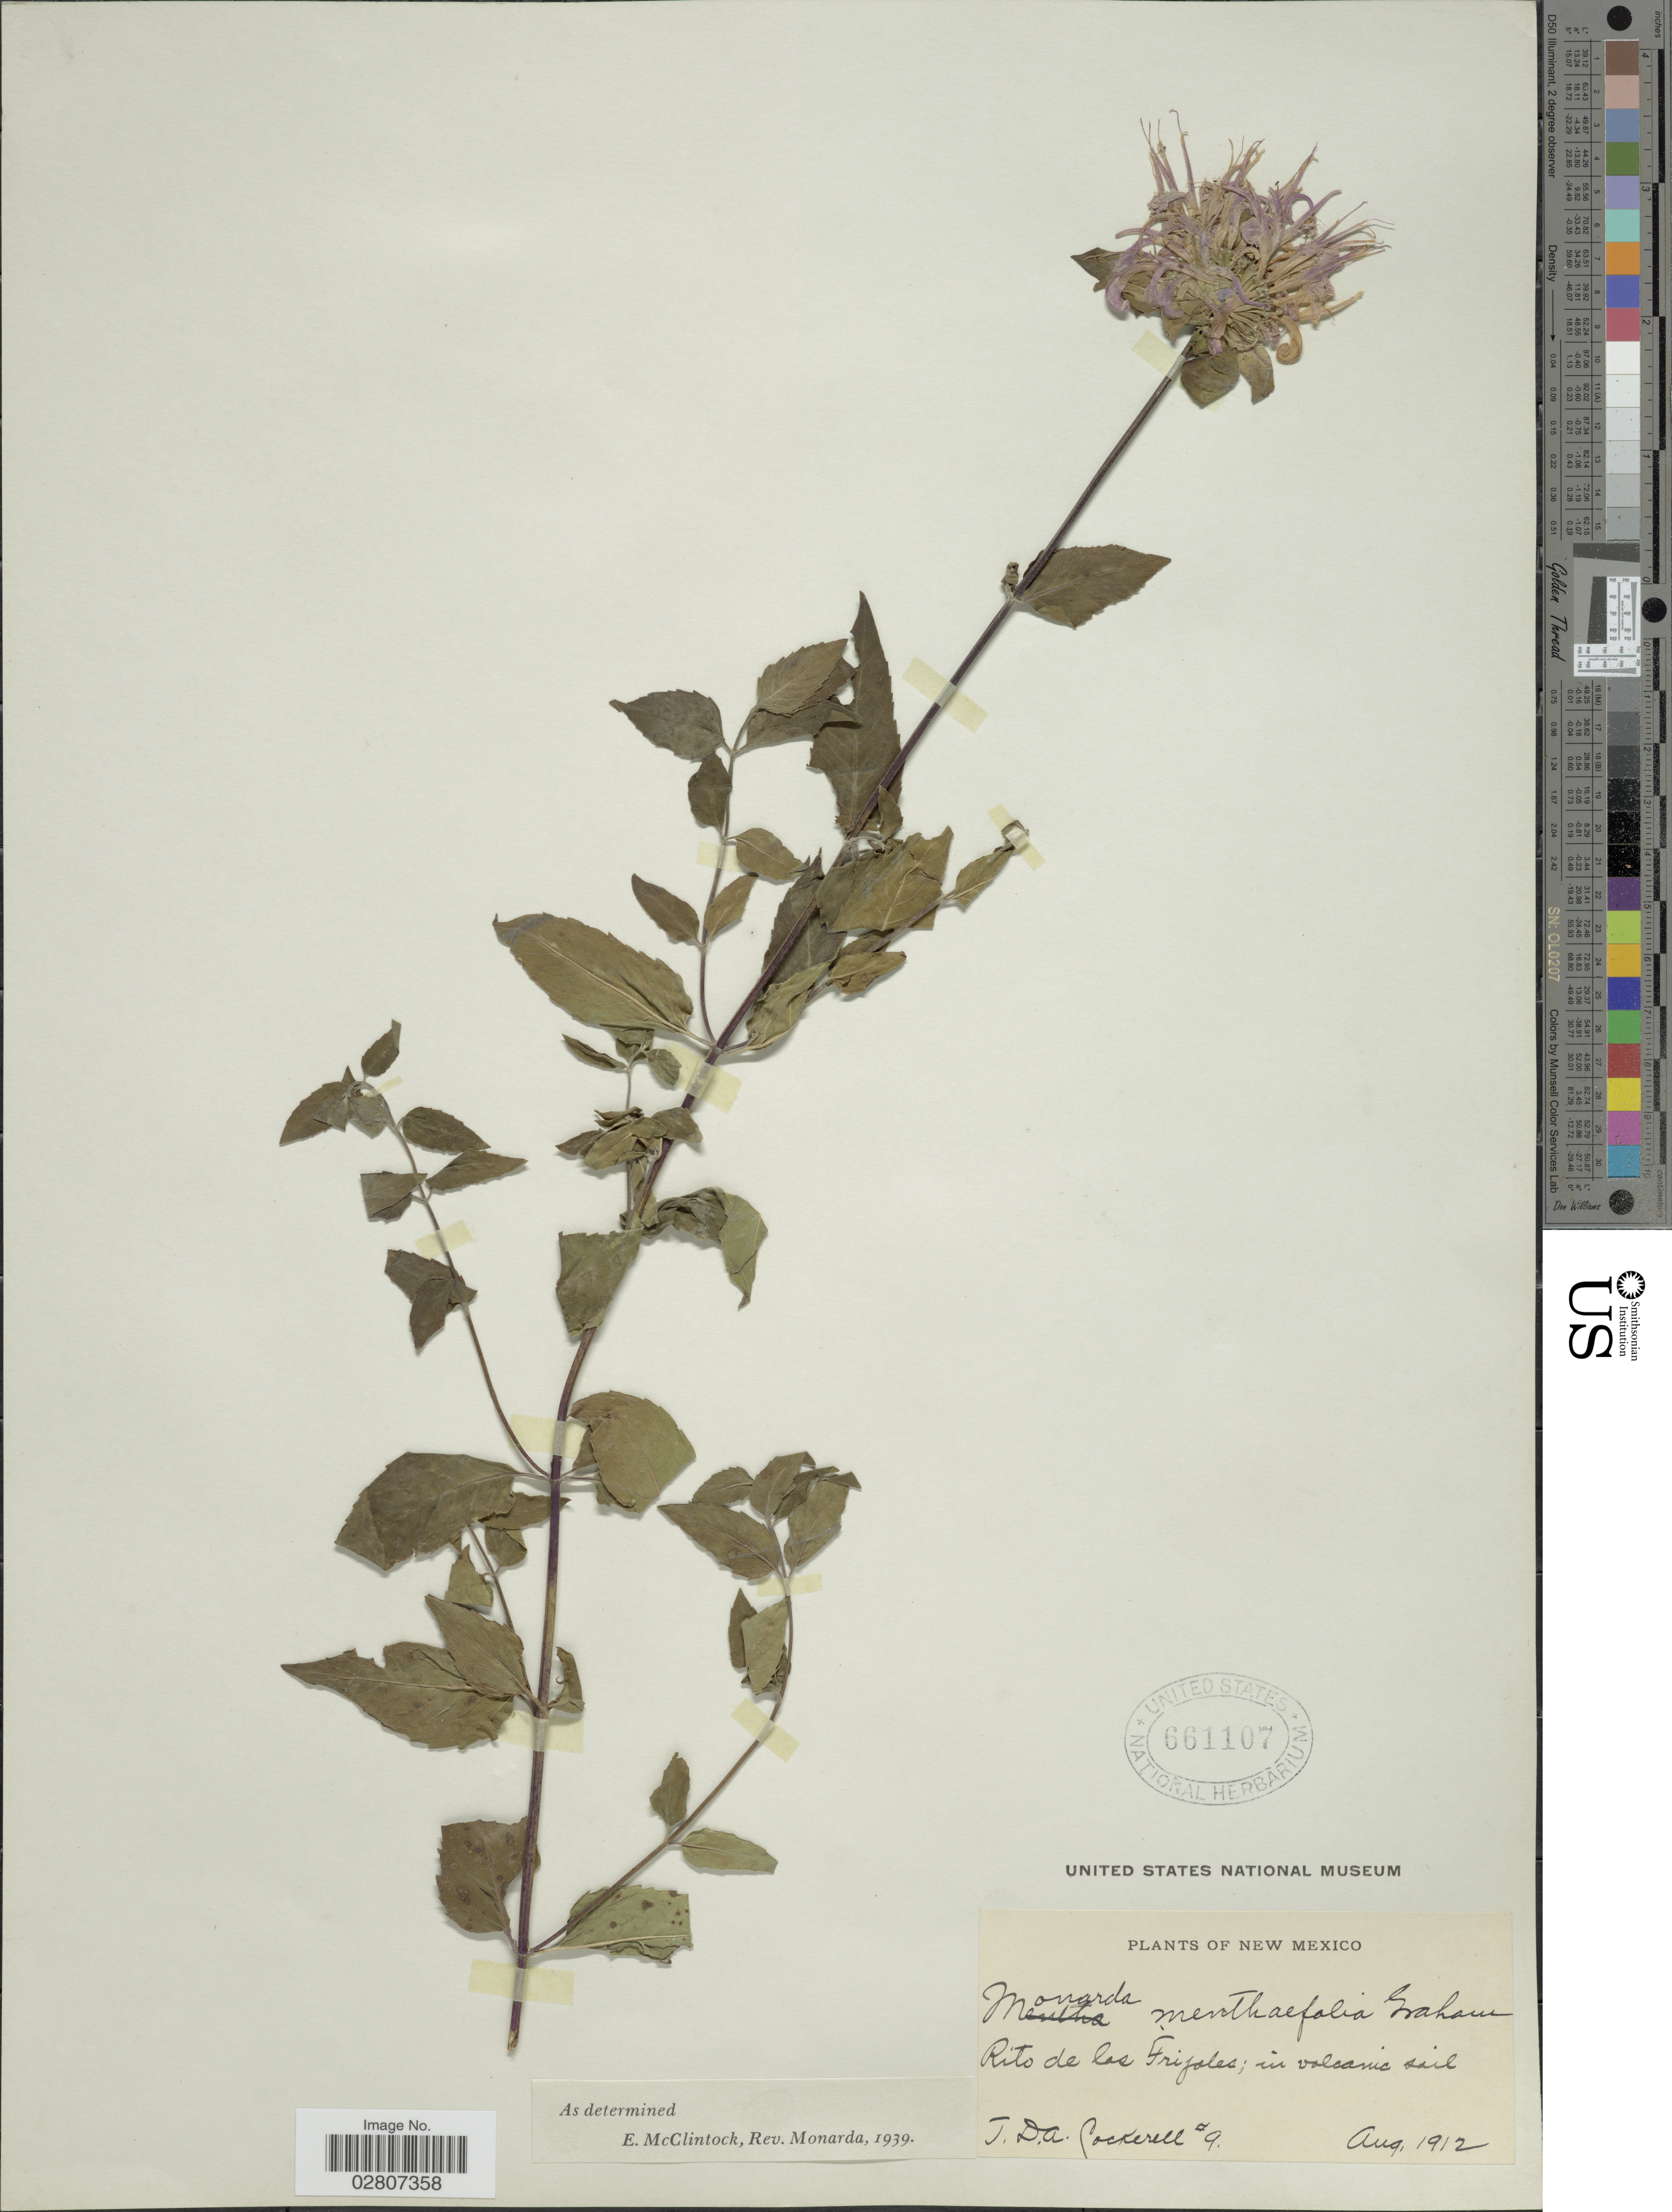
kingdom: Plantae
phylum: Tracheophyta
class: Magnoliopsida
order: Lamiales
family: Lamiaceae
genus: Monarda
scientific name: Monarda fistulosa var. mollis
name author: (L.) L.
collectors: T. Cockerell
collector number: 9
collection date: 1912-08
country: United States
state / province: New Mexico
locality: Rito de las Frigales.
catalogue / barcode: US 661107